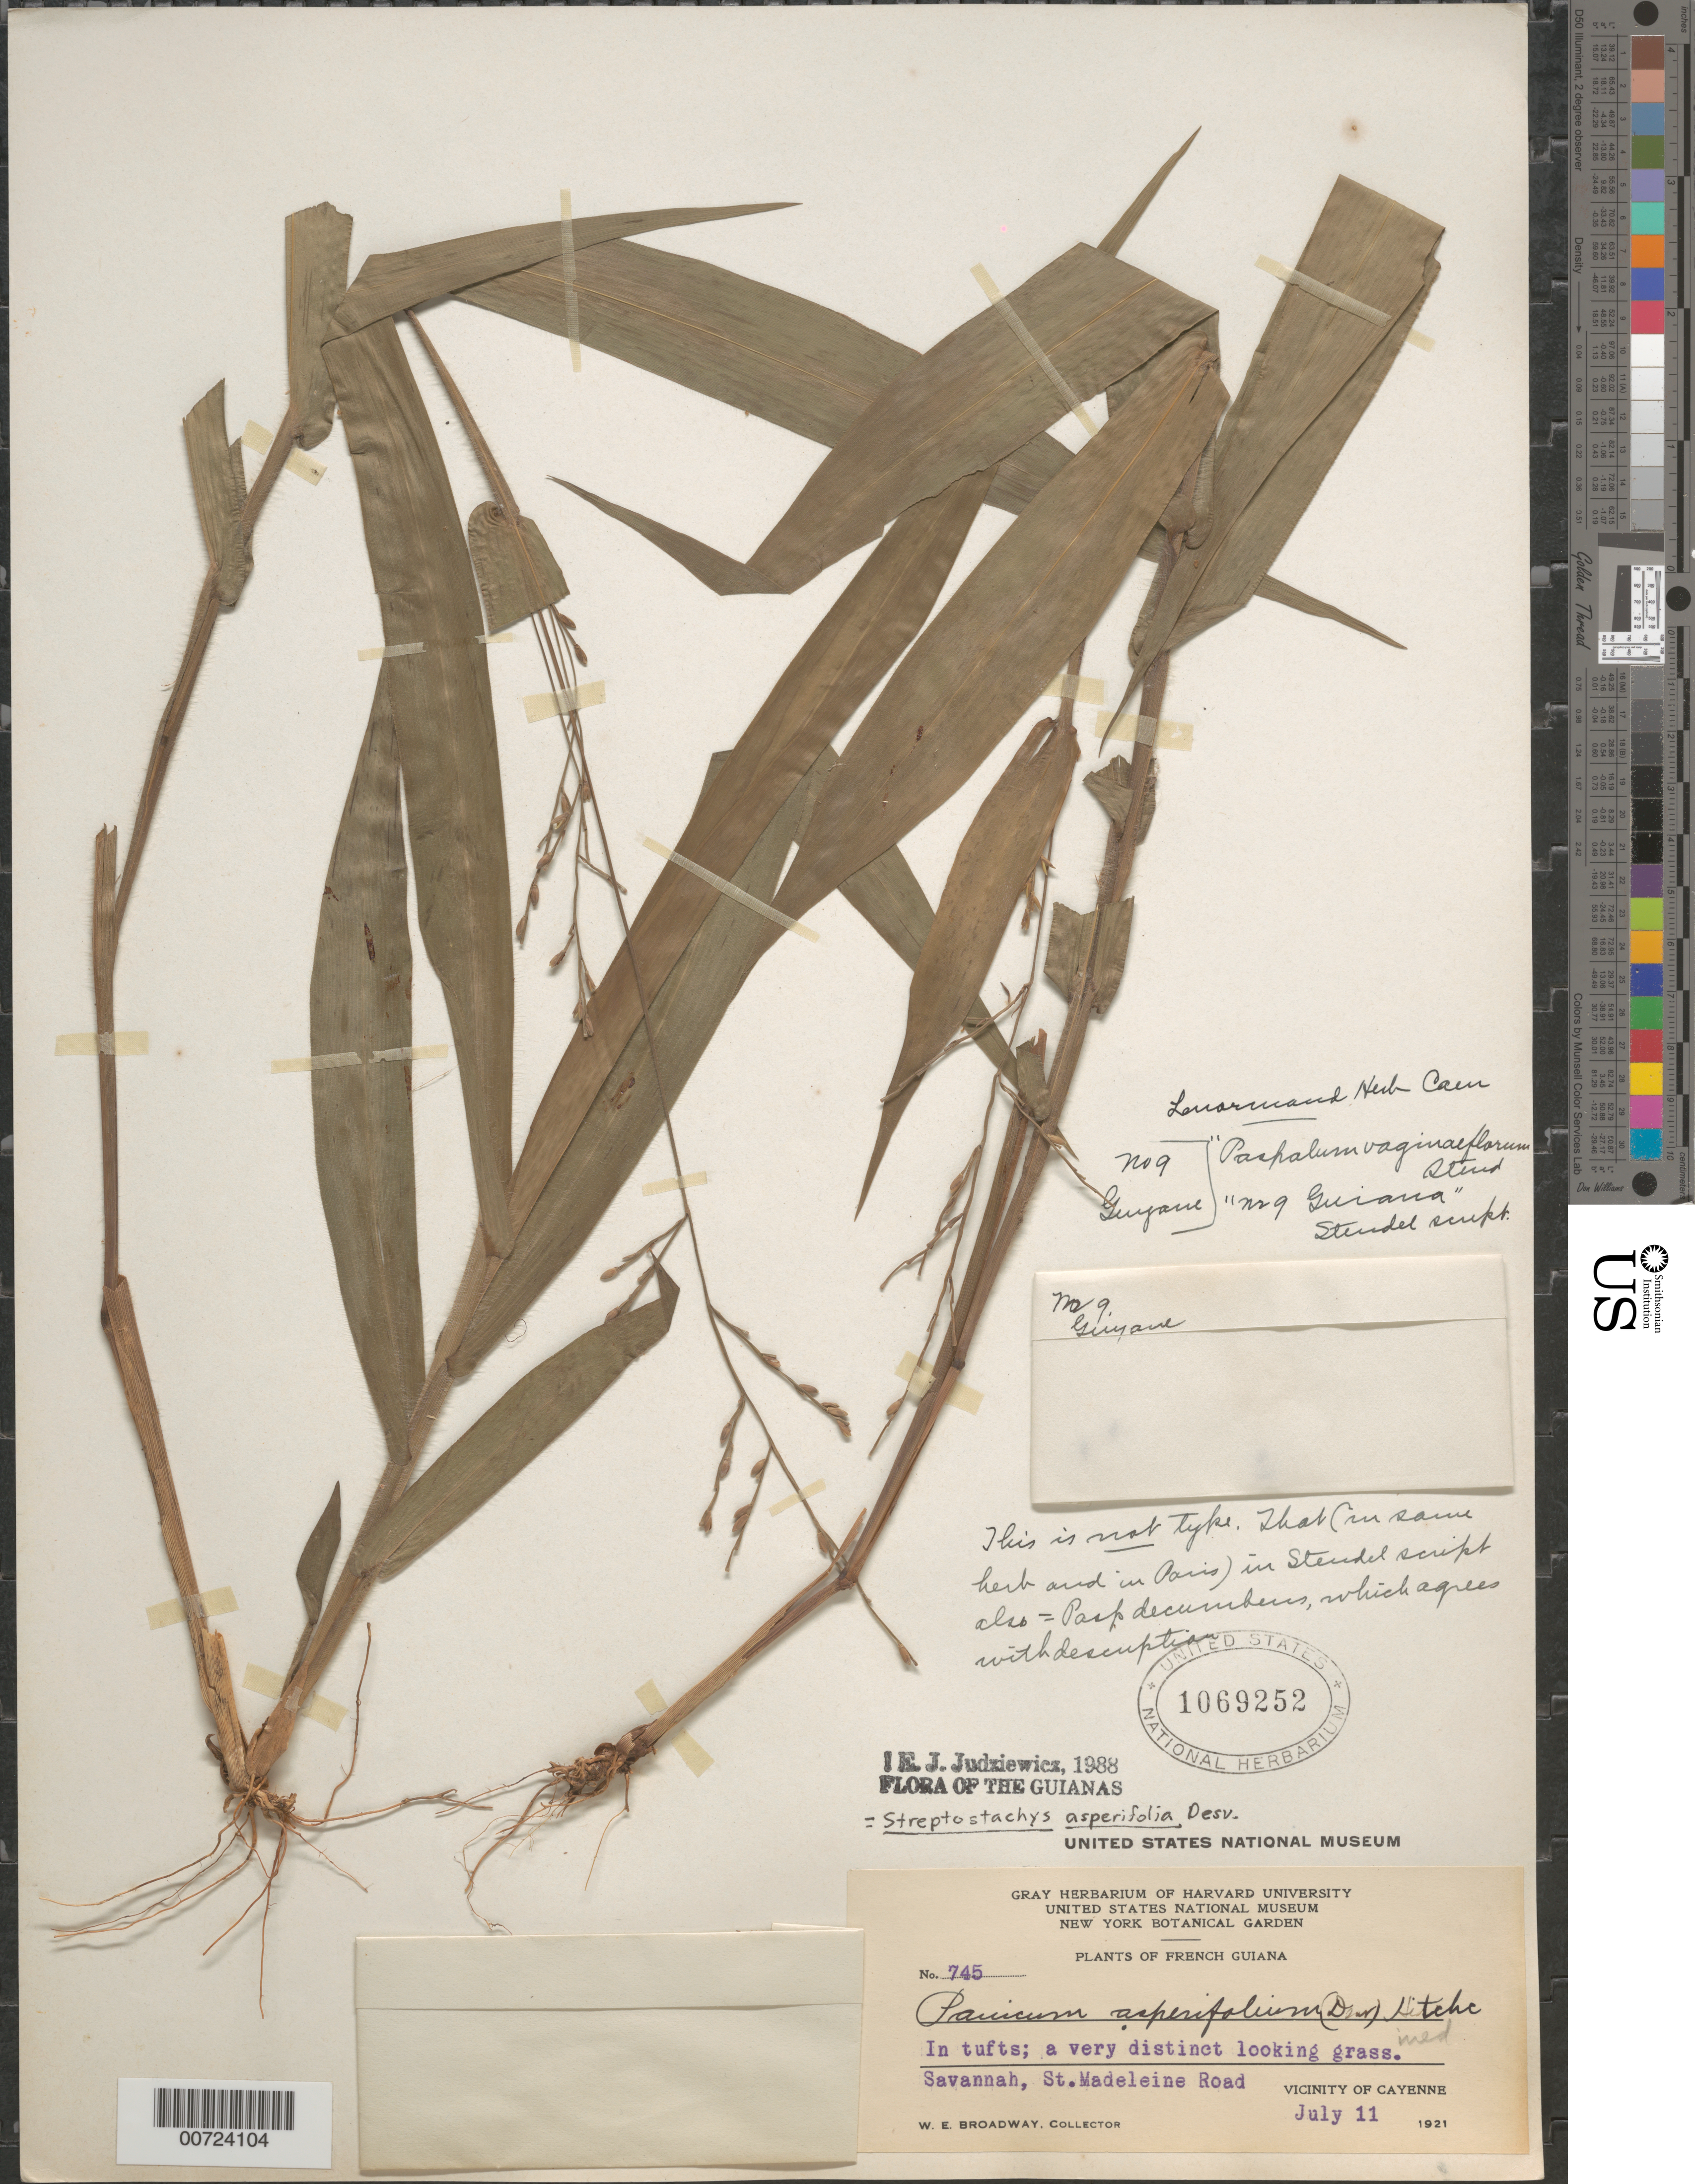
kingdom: Plantae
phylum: Tracheophyta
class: Liliopsida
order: Poales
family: Poaceae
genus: Streptostachys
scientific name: Streptostachys asperifolia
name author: Desv.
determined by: Judziewicz, E. J.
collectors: W. E. Broadway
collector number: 745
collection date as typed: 11-Jul-21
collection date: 1921-07-11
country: French Guiana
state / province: Cayenne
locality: Cayenne, vic., St. Madeleine Road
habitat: Savannas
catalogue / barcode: US 1069252